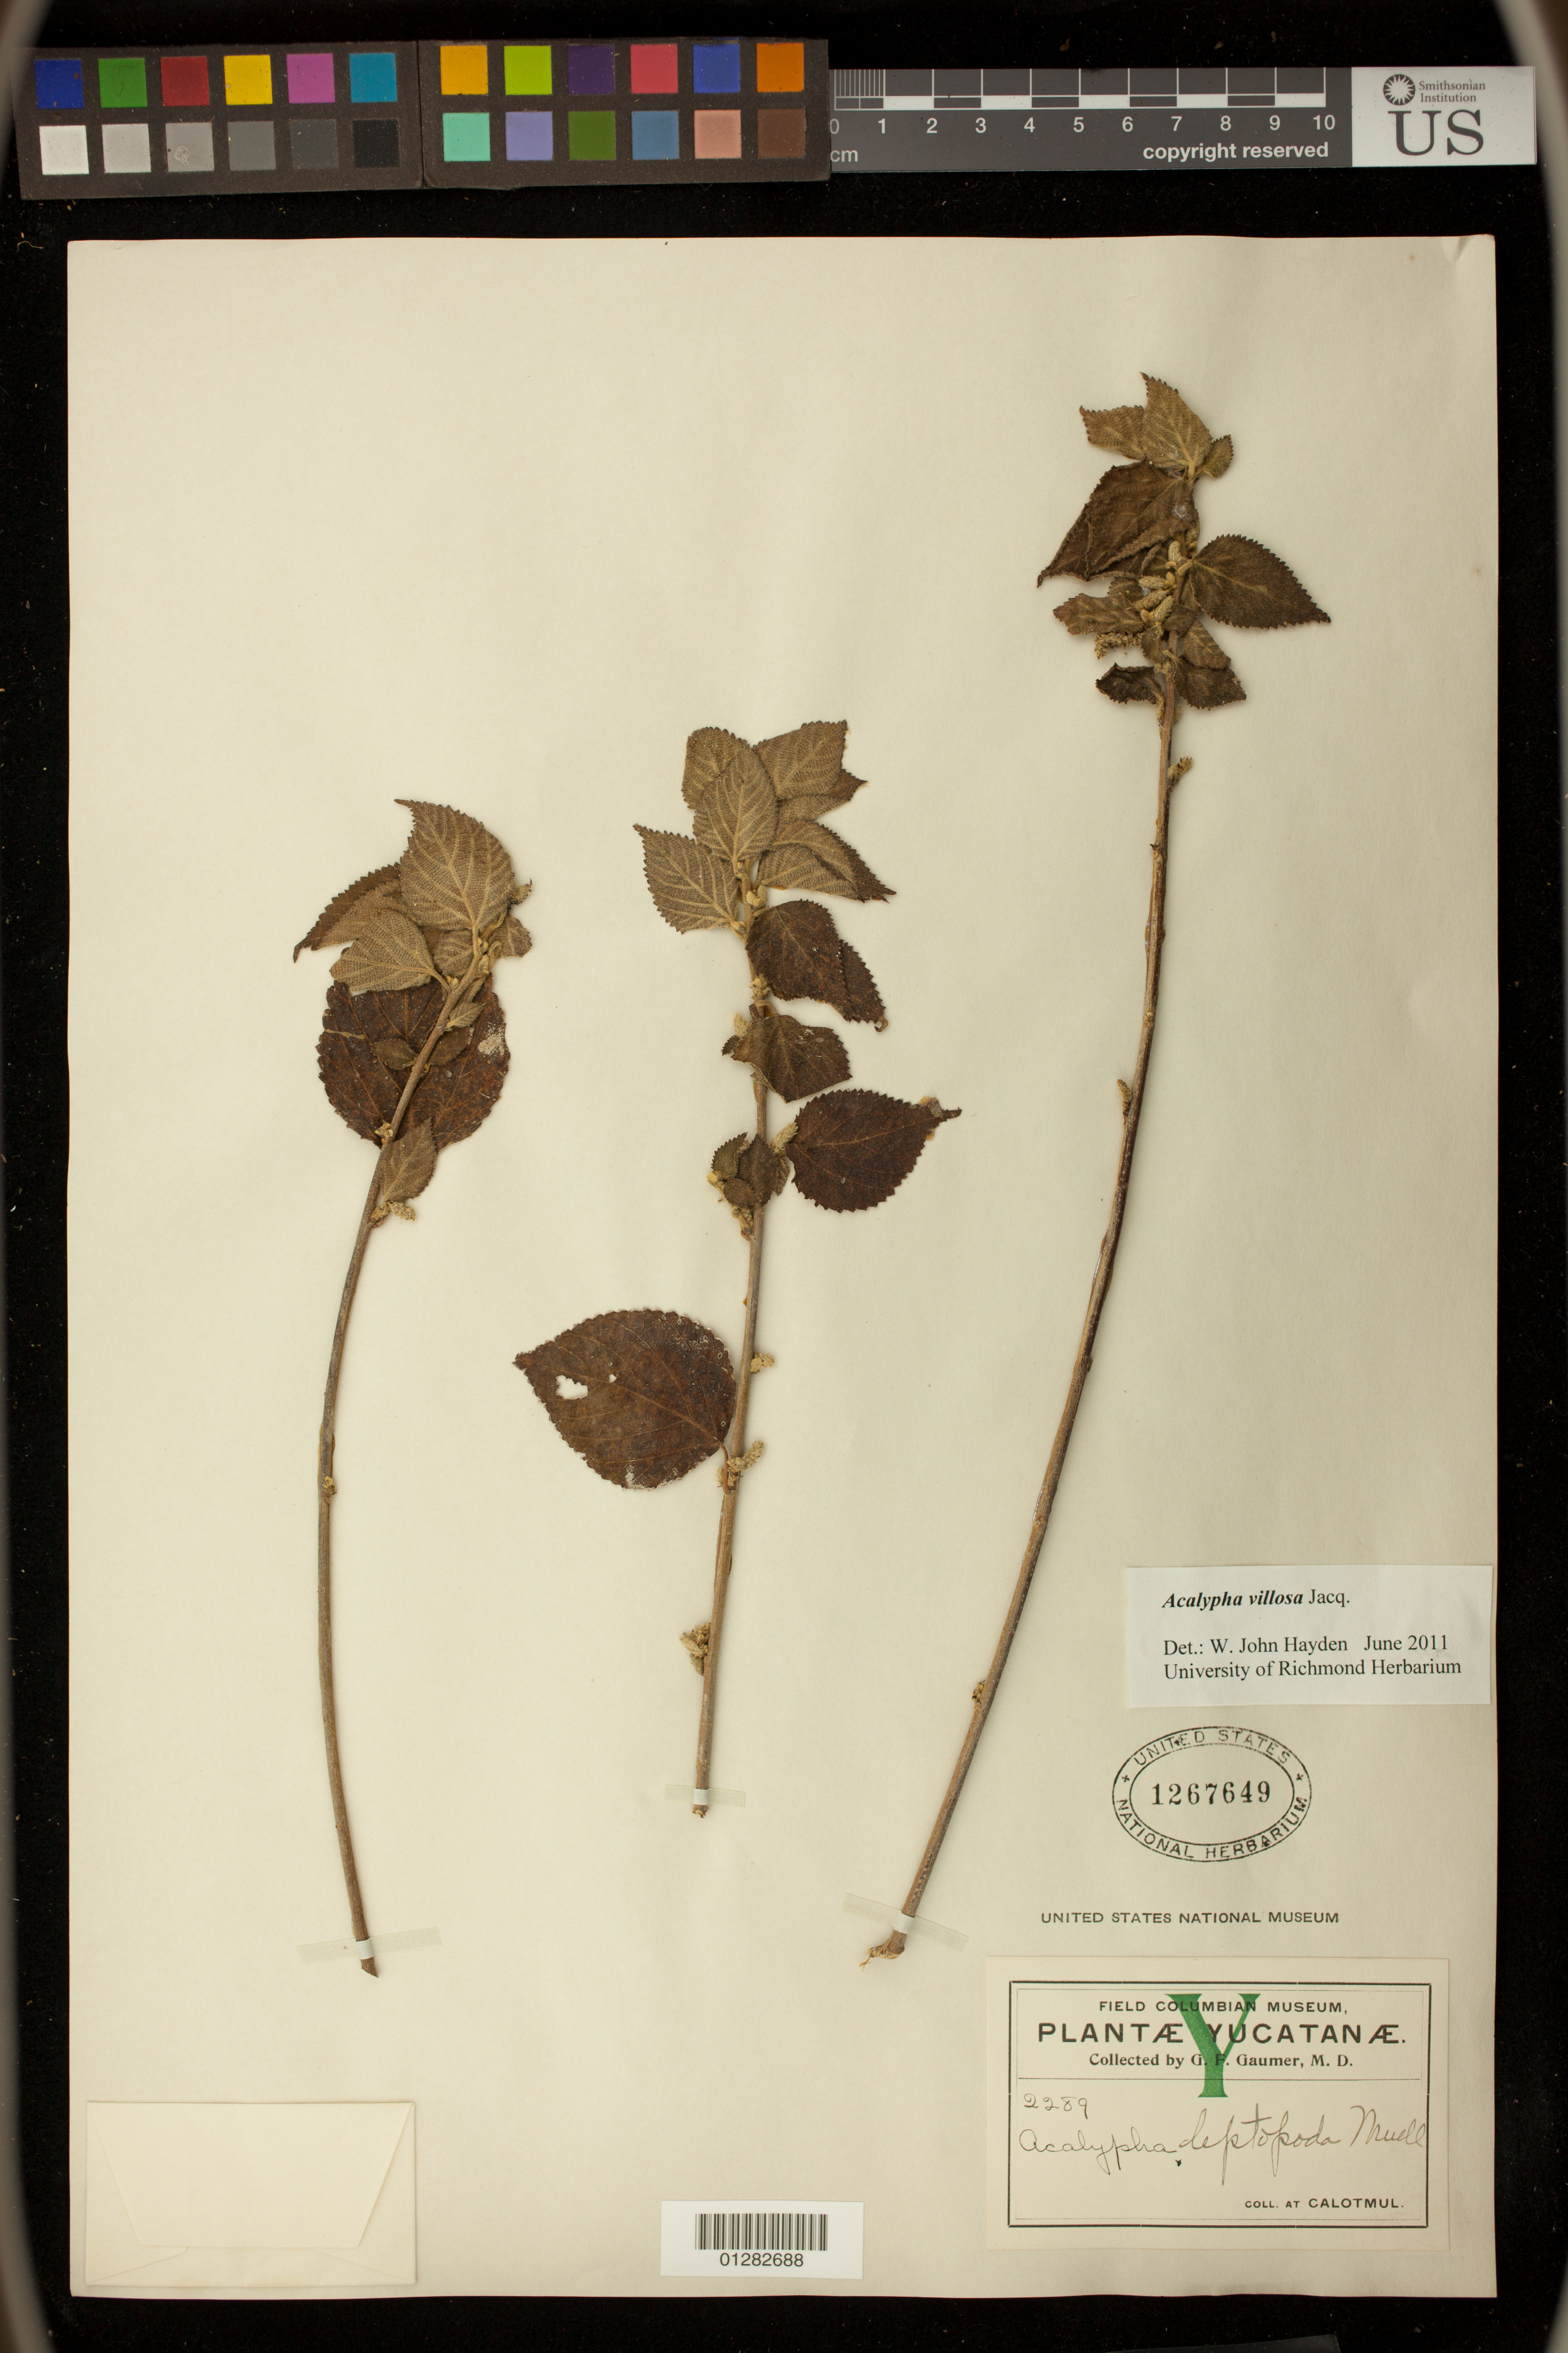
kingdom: Plantae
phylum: Tracheophyta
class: Magnoliopsida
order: Malpighiales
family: Euphorbiaceae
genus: Acalypha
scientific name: Acalypha villosa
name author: Jacq.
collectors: G. F. Gaumer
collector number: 2289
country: Mexico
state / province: Yucatán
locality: Calotmul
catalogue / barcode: US 1267649